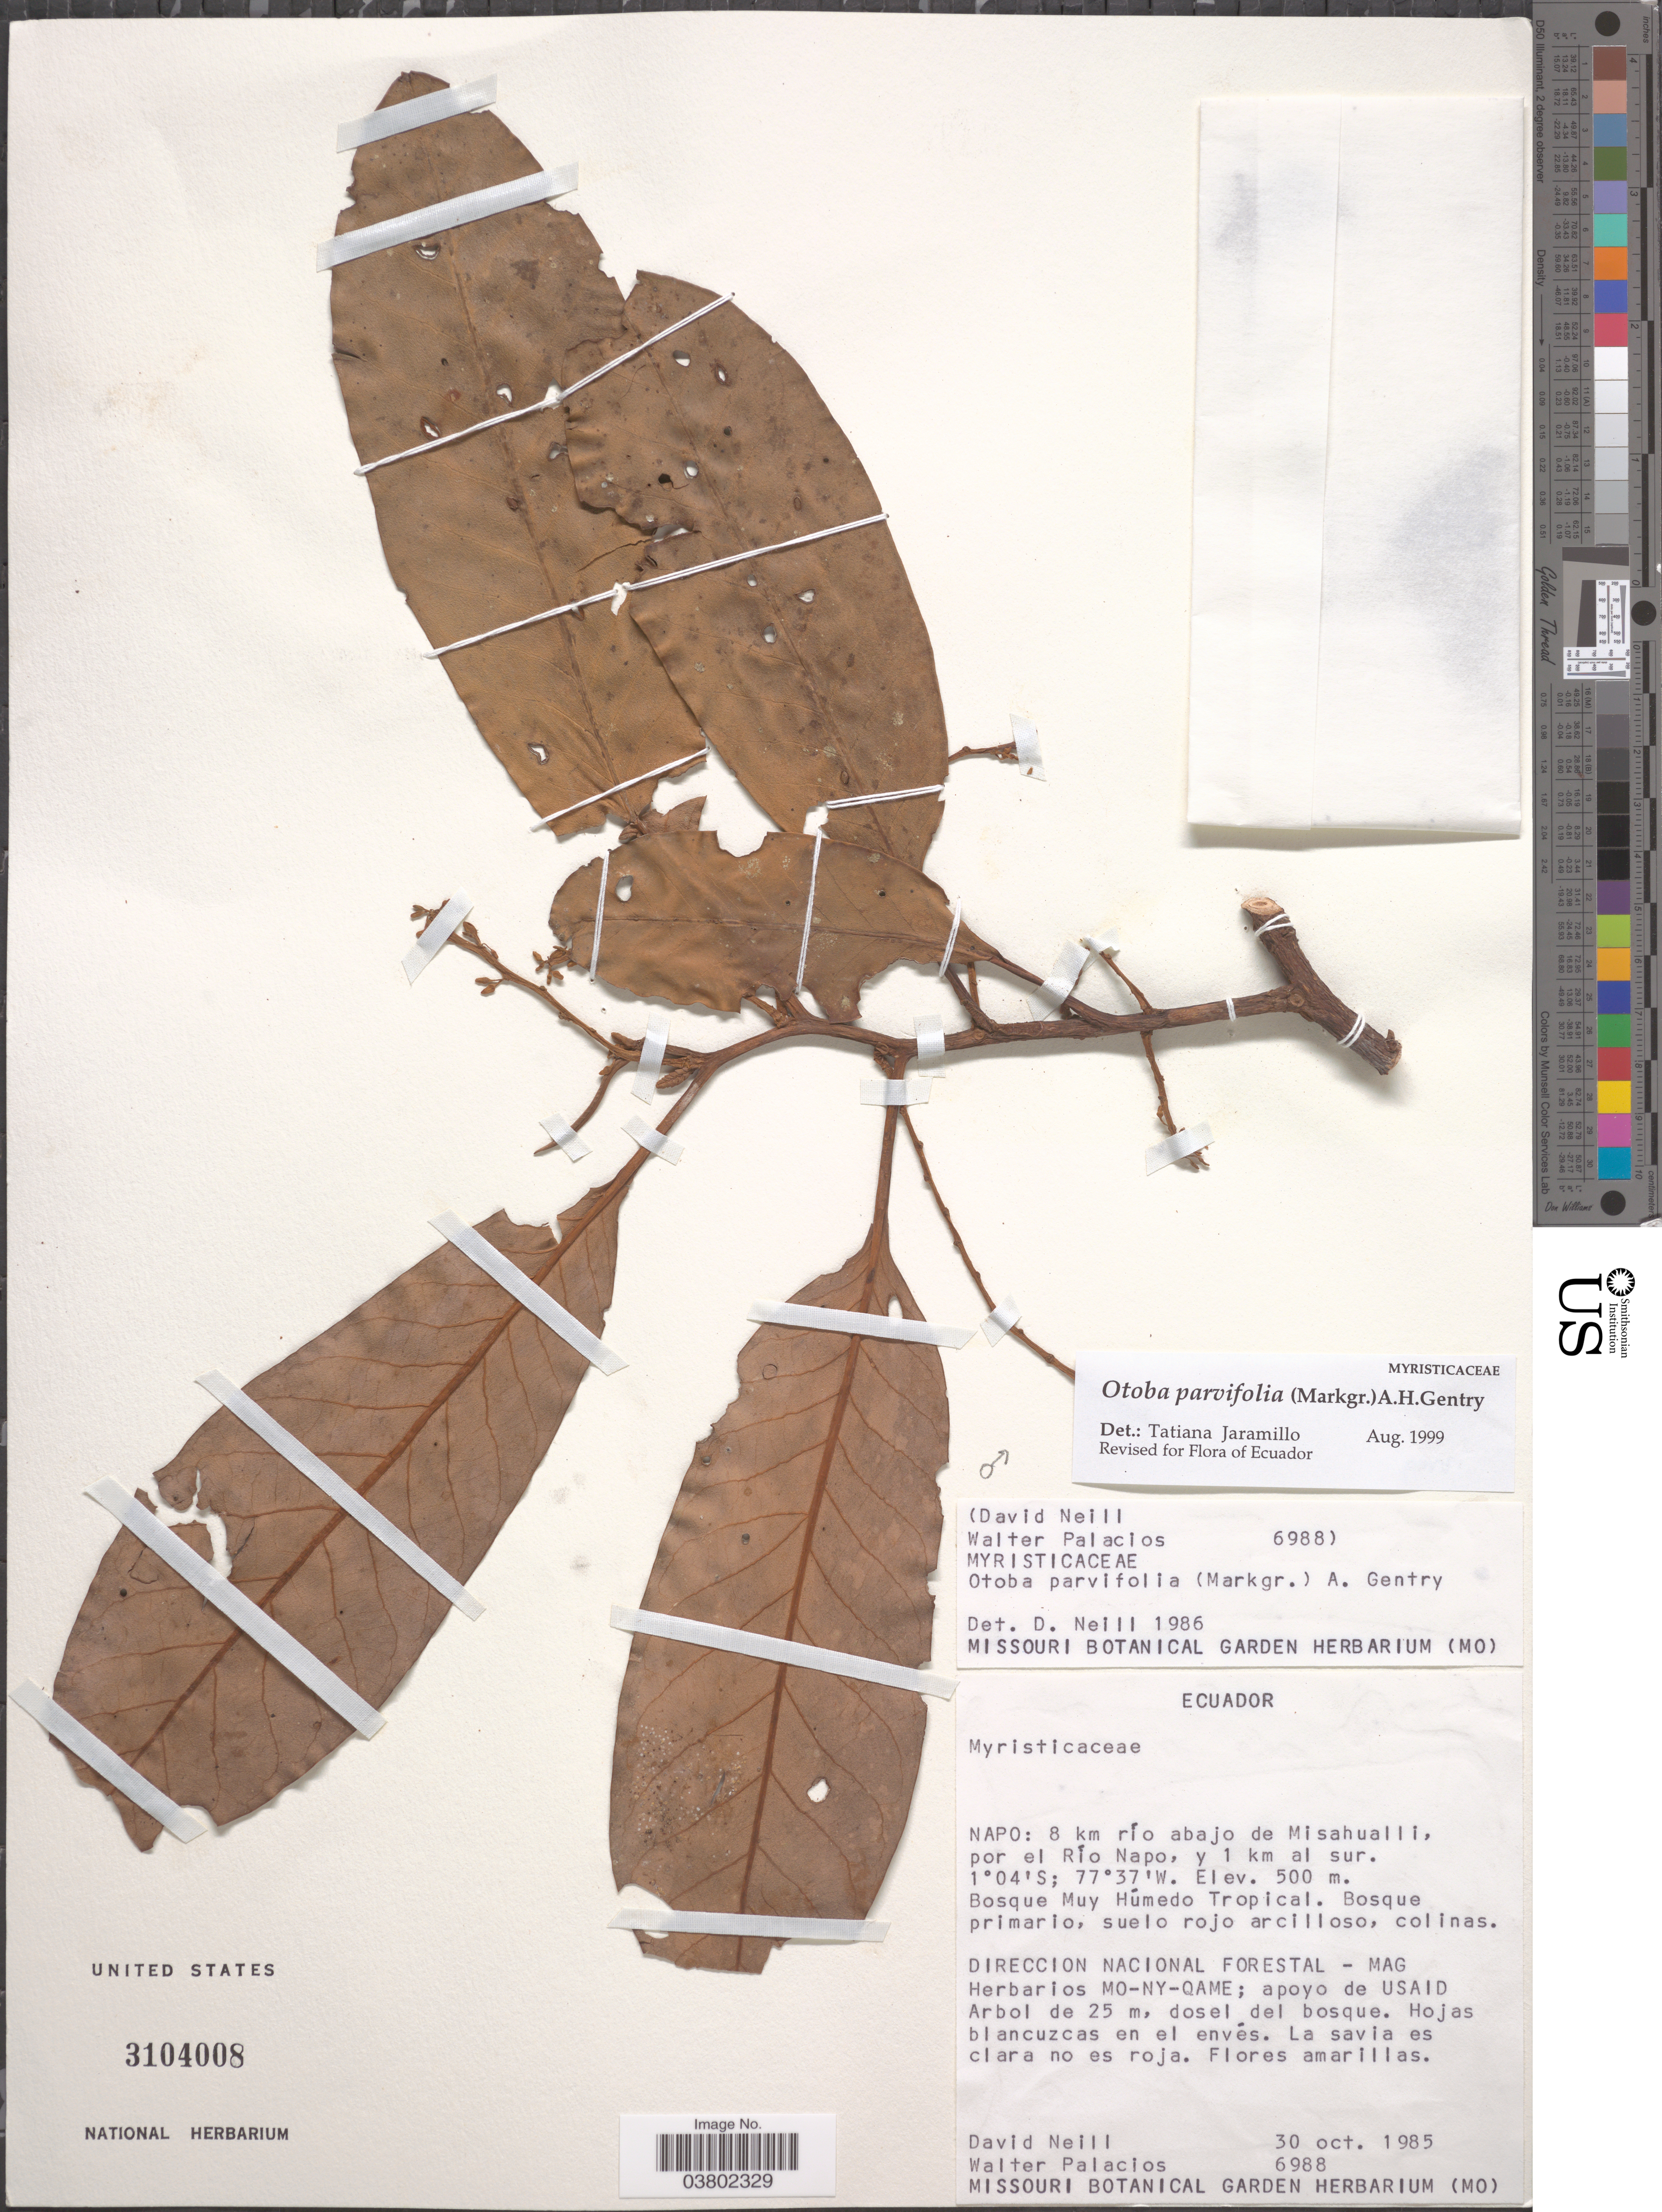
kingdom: Plantae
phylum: Tracheophyta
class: Magnoliopsida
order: Magnoliales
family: Myristicaceae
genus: Otoba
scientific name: Otoba parvifolia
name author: (Markgr.) A.H. Gentry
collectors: D. A. Neill & W. Palacios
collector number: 6988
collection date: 1985-10-30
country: Ecuador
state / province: Napo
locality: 8 km río abajo de Misahualli, por el Río Napo, y 1 km al sur.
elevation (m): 500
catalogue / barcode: US 3104008